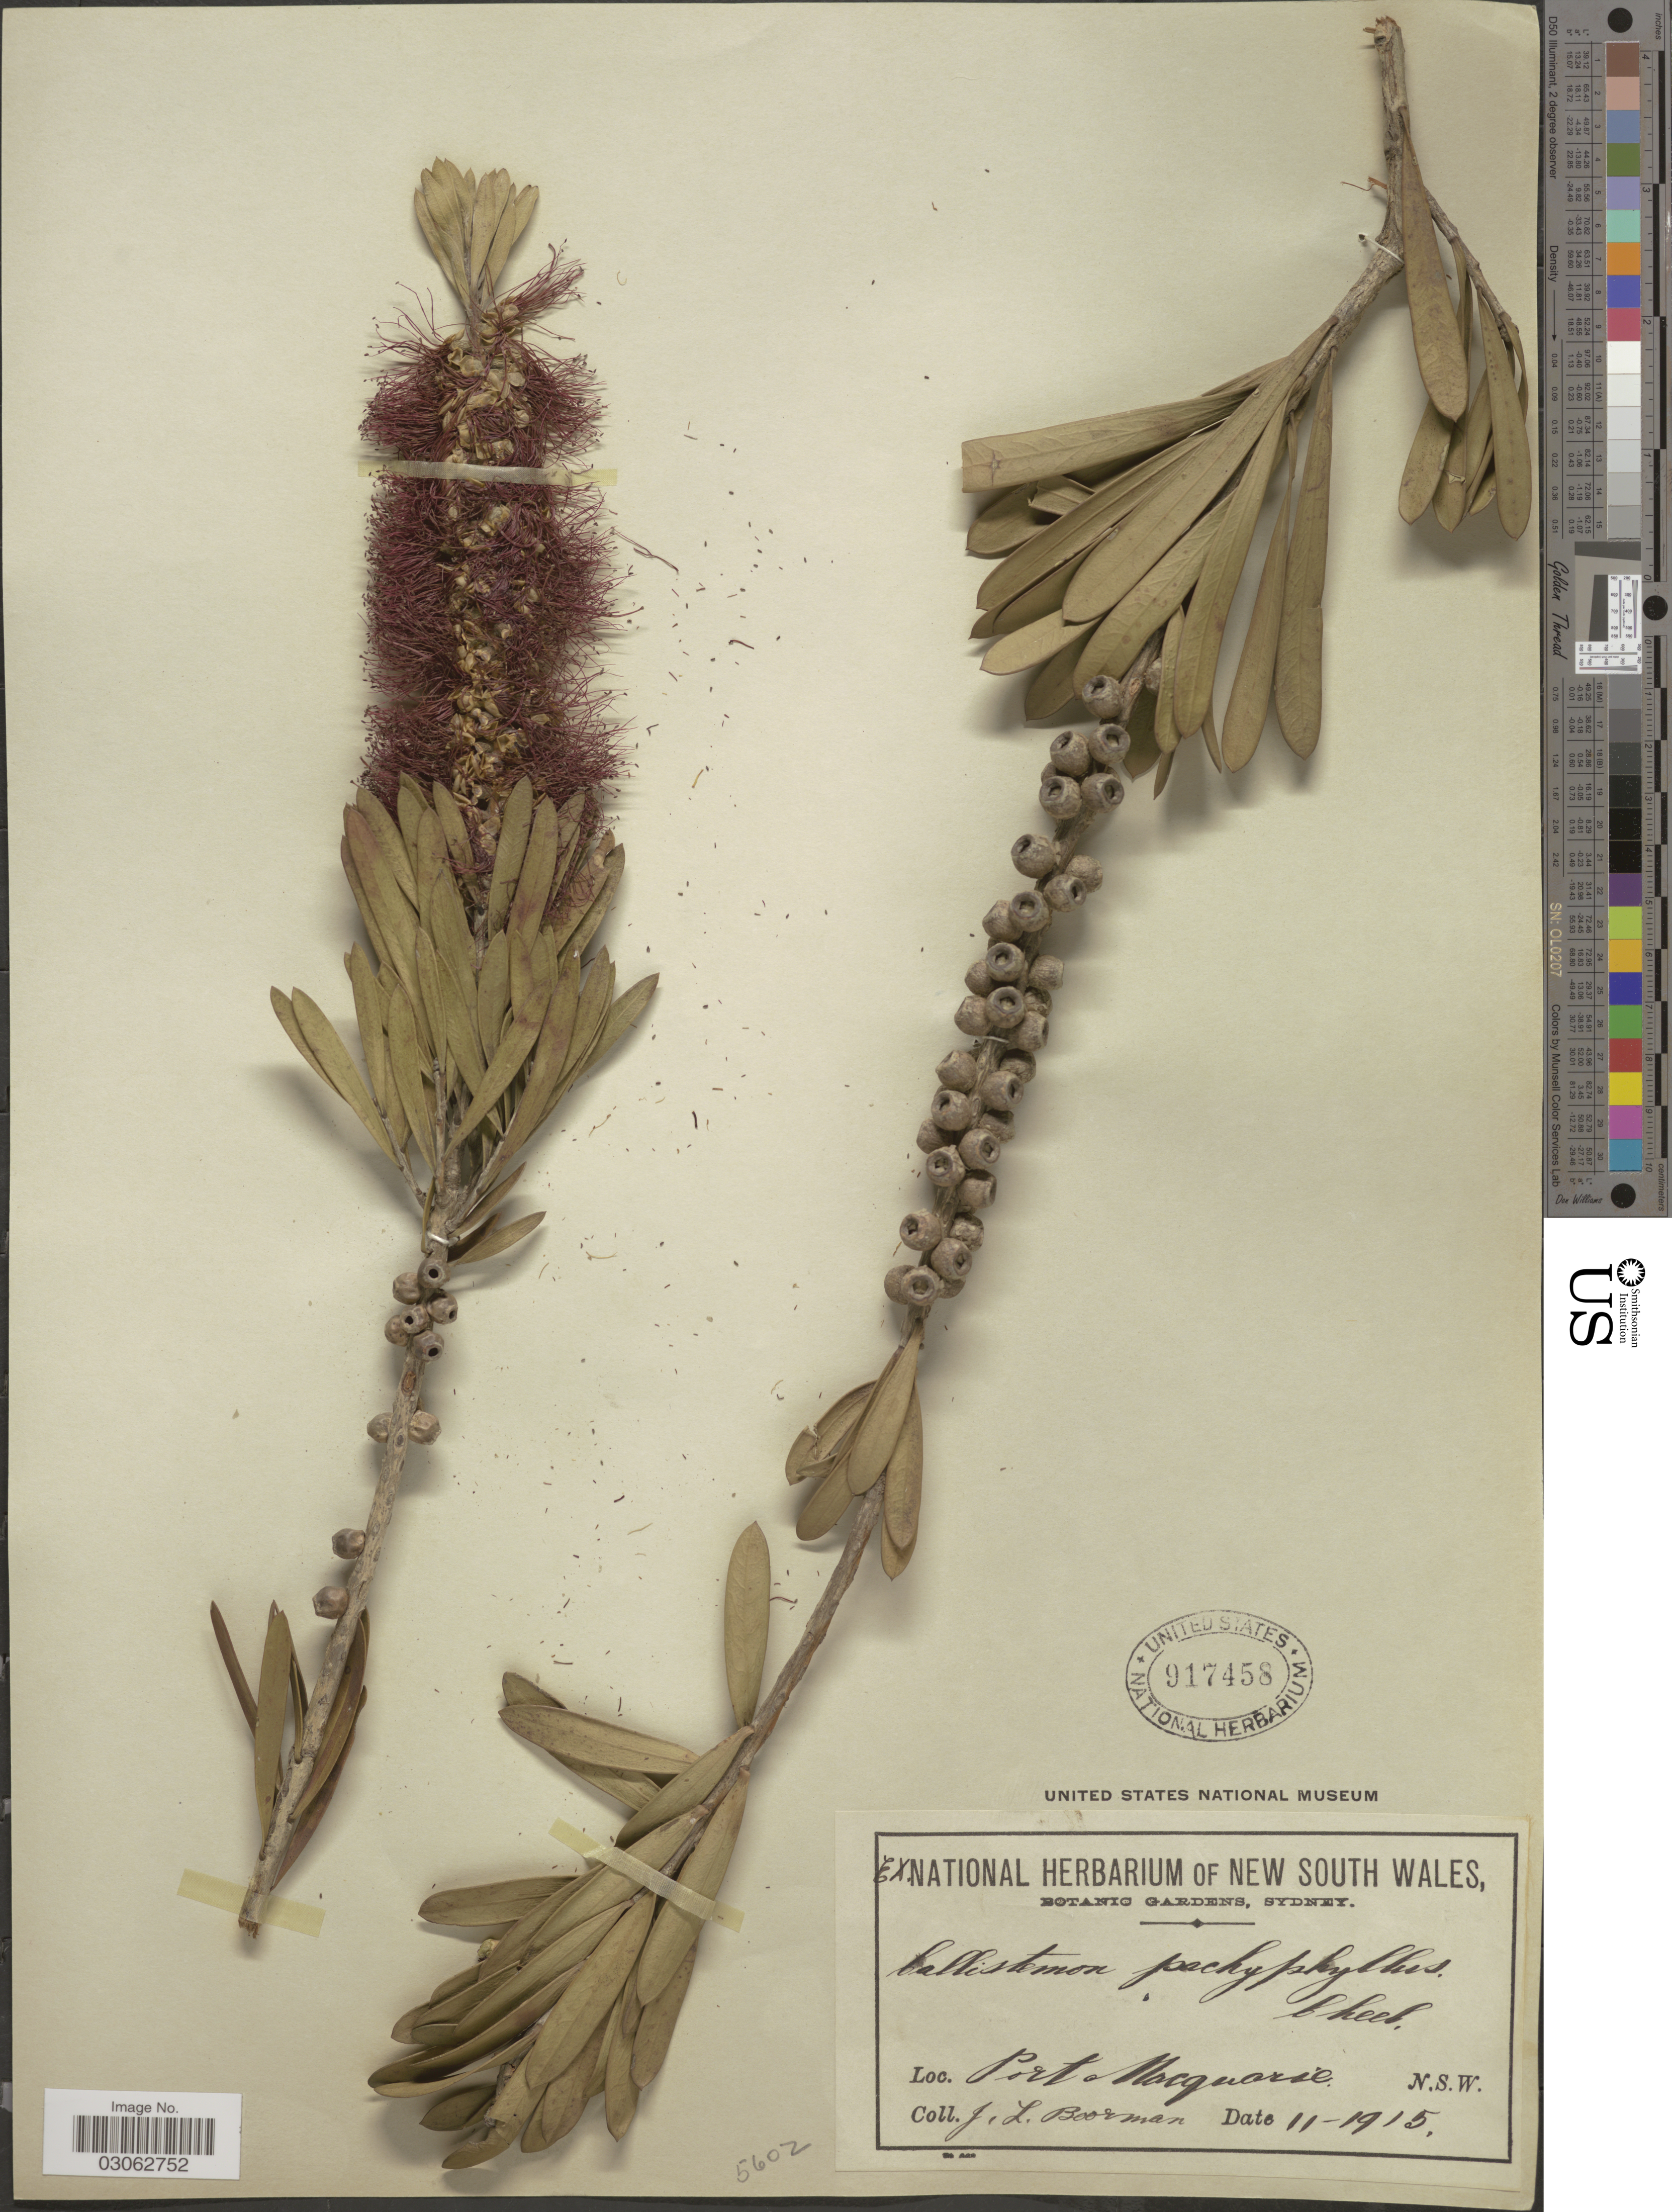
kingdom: Plantae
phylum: Tracheophyta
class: Magnoliopsida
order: Myrtales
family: Myrtaceae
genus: Callistemon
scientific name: Callistemon pachyphyllus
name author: Cheel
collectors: J. Boorman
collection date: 1915-11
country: Australia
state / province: New South Wales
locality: Port Macquarie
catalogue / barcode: US 917458